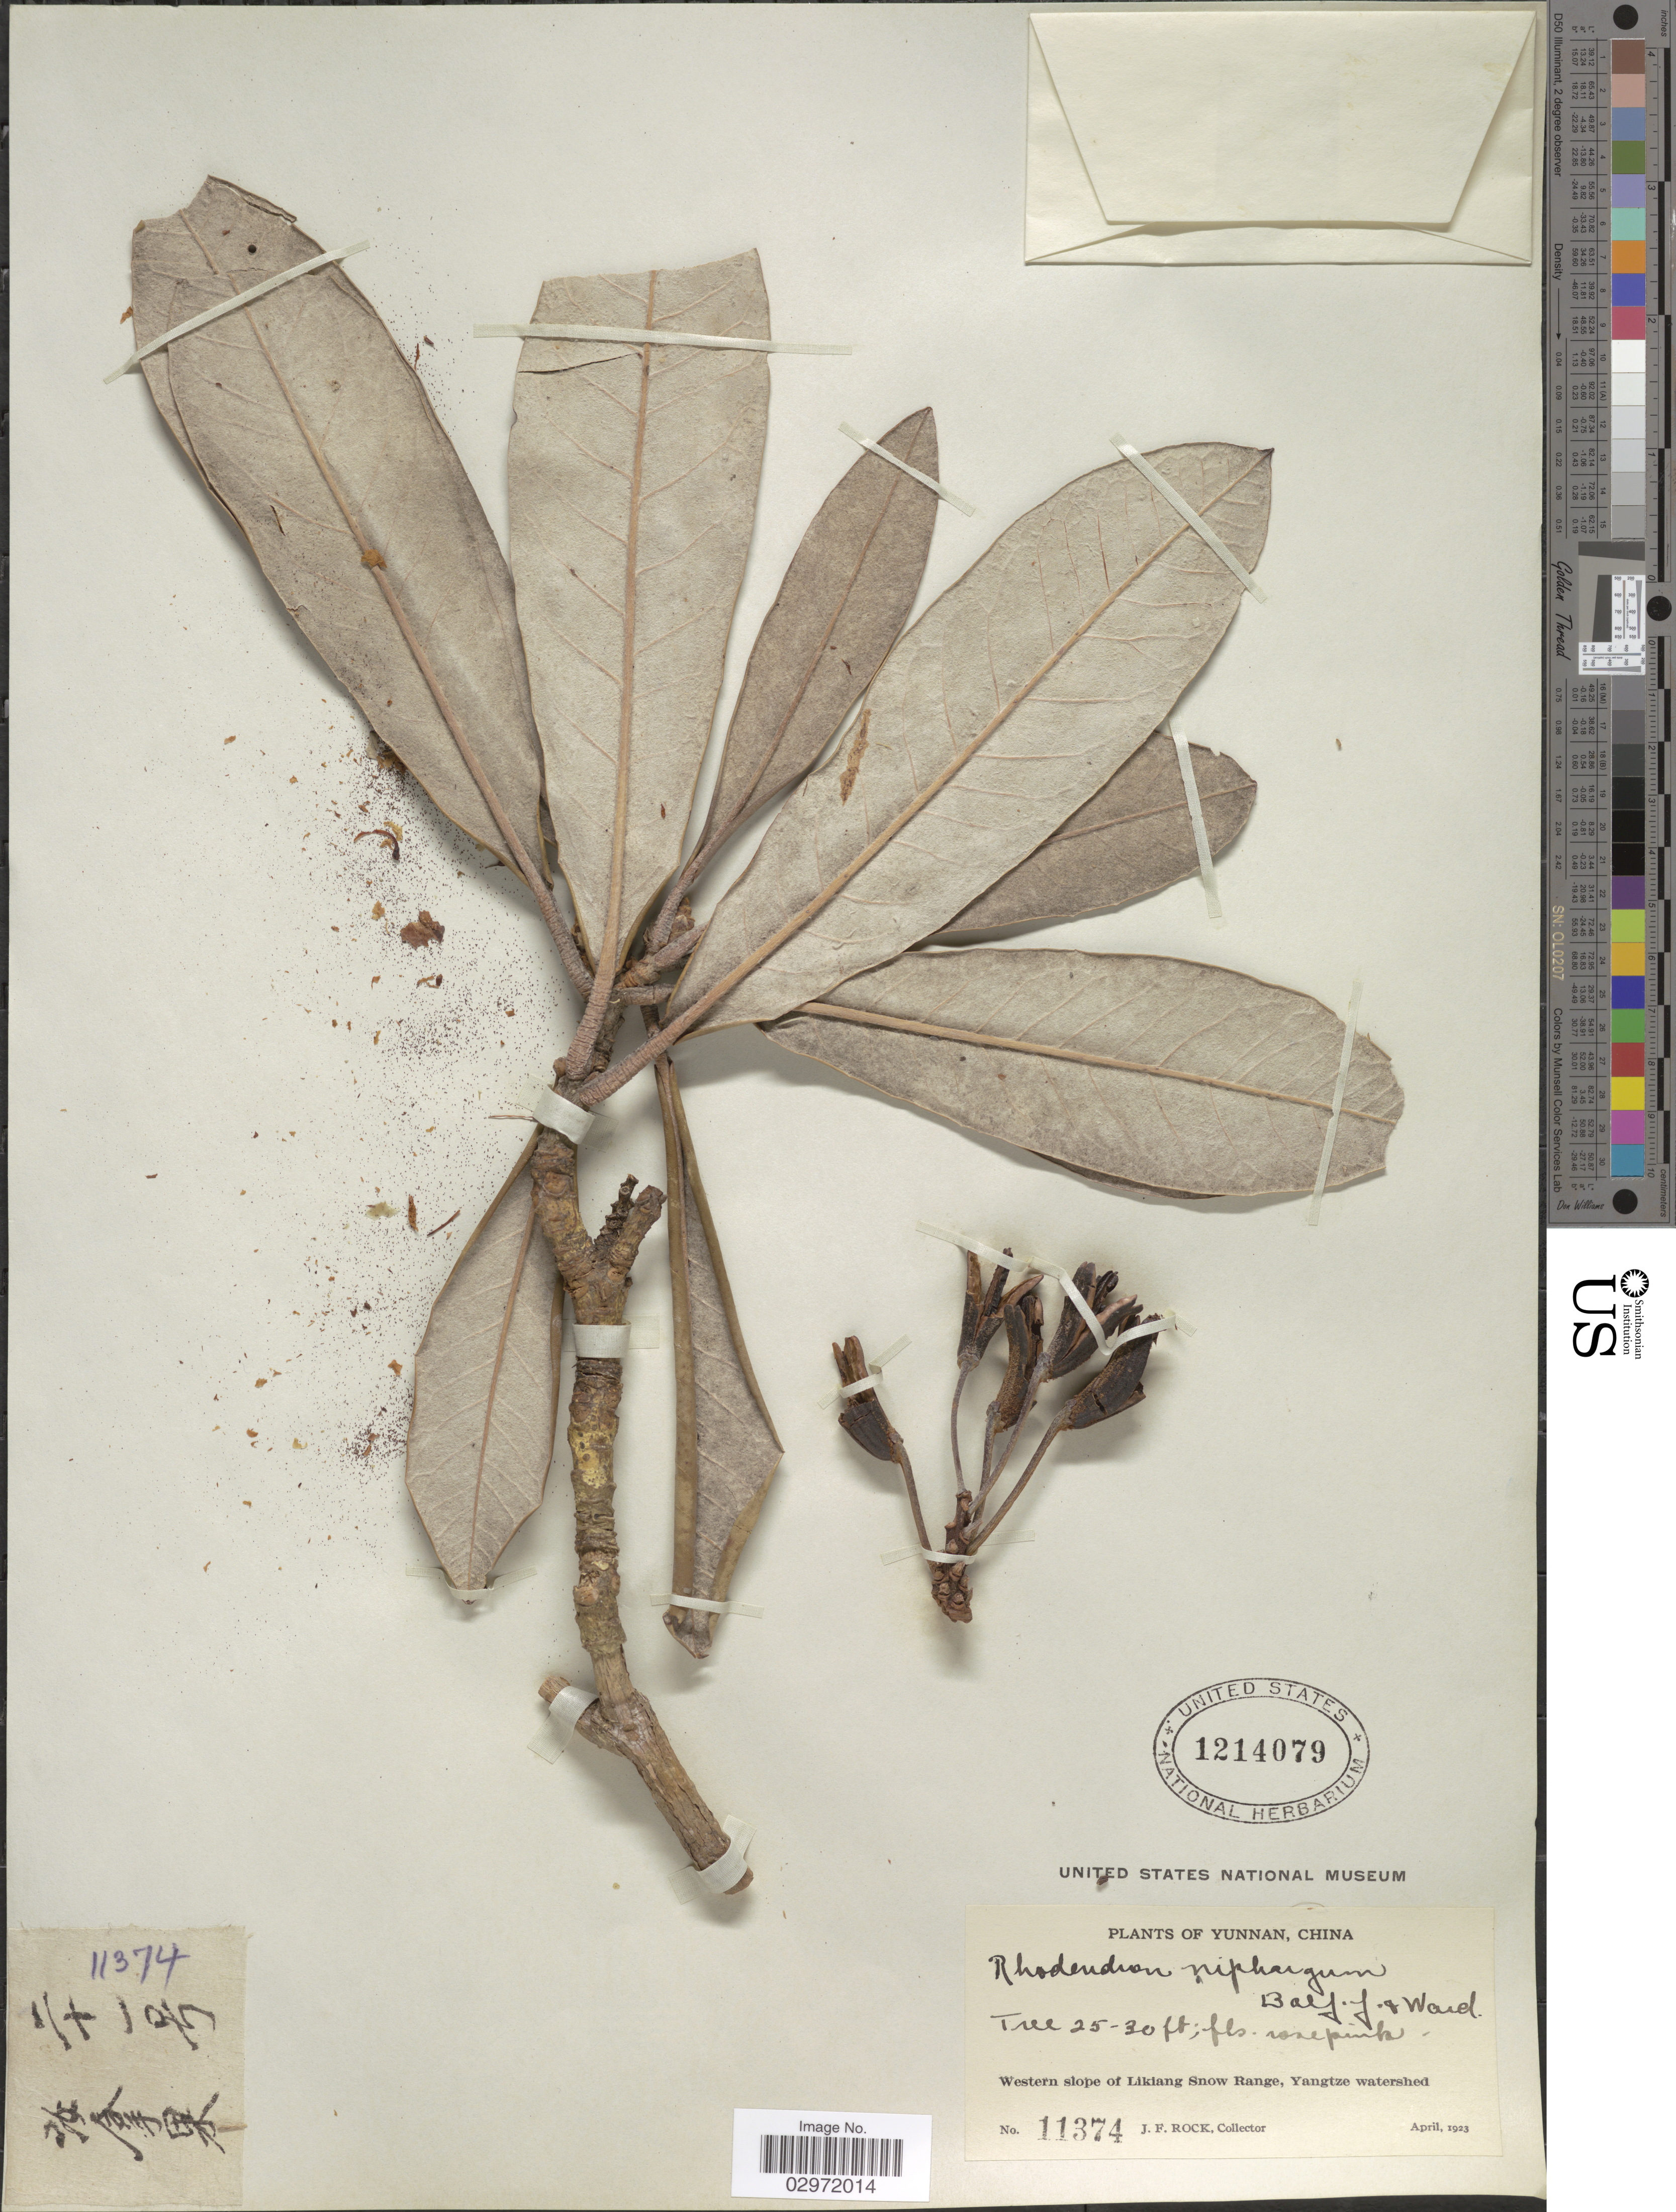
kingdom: Plantae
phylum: Tracheophyta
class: Magnoliopsida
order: Ericales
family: Ericaceae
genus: Rhododendron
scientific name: Rhododendron niphargum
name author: Balf. f. & Kingdon-Ward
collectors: J. Rock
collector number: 11374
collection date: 1923-04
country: China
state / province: Yunnan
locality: Western slope of Likiang Snow Range, Yangtze watershed.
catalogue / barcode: US 1214079